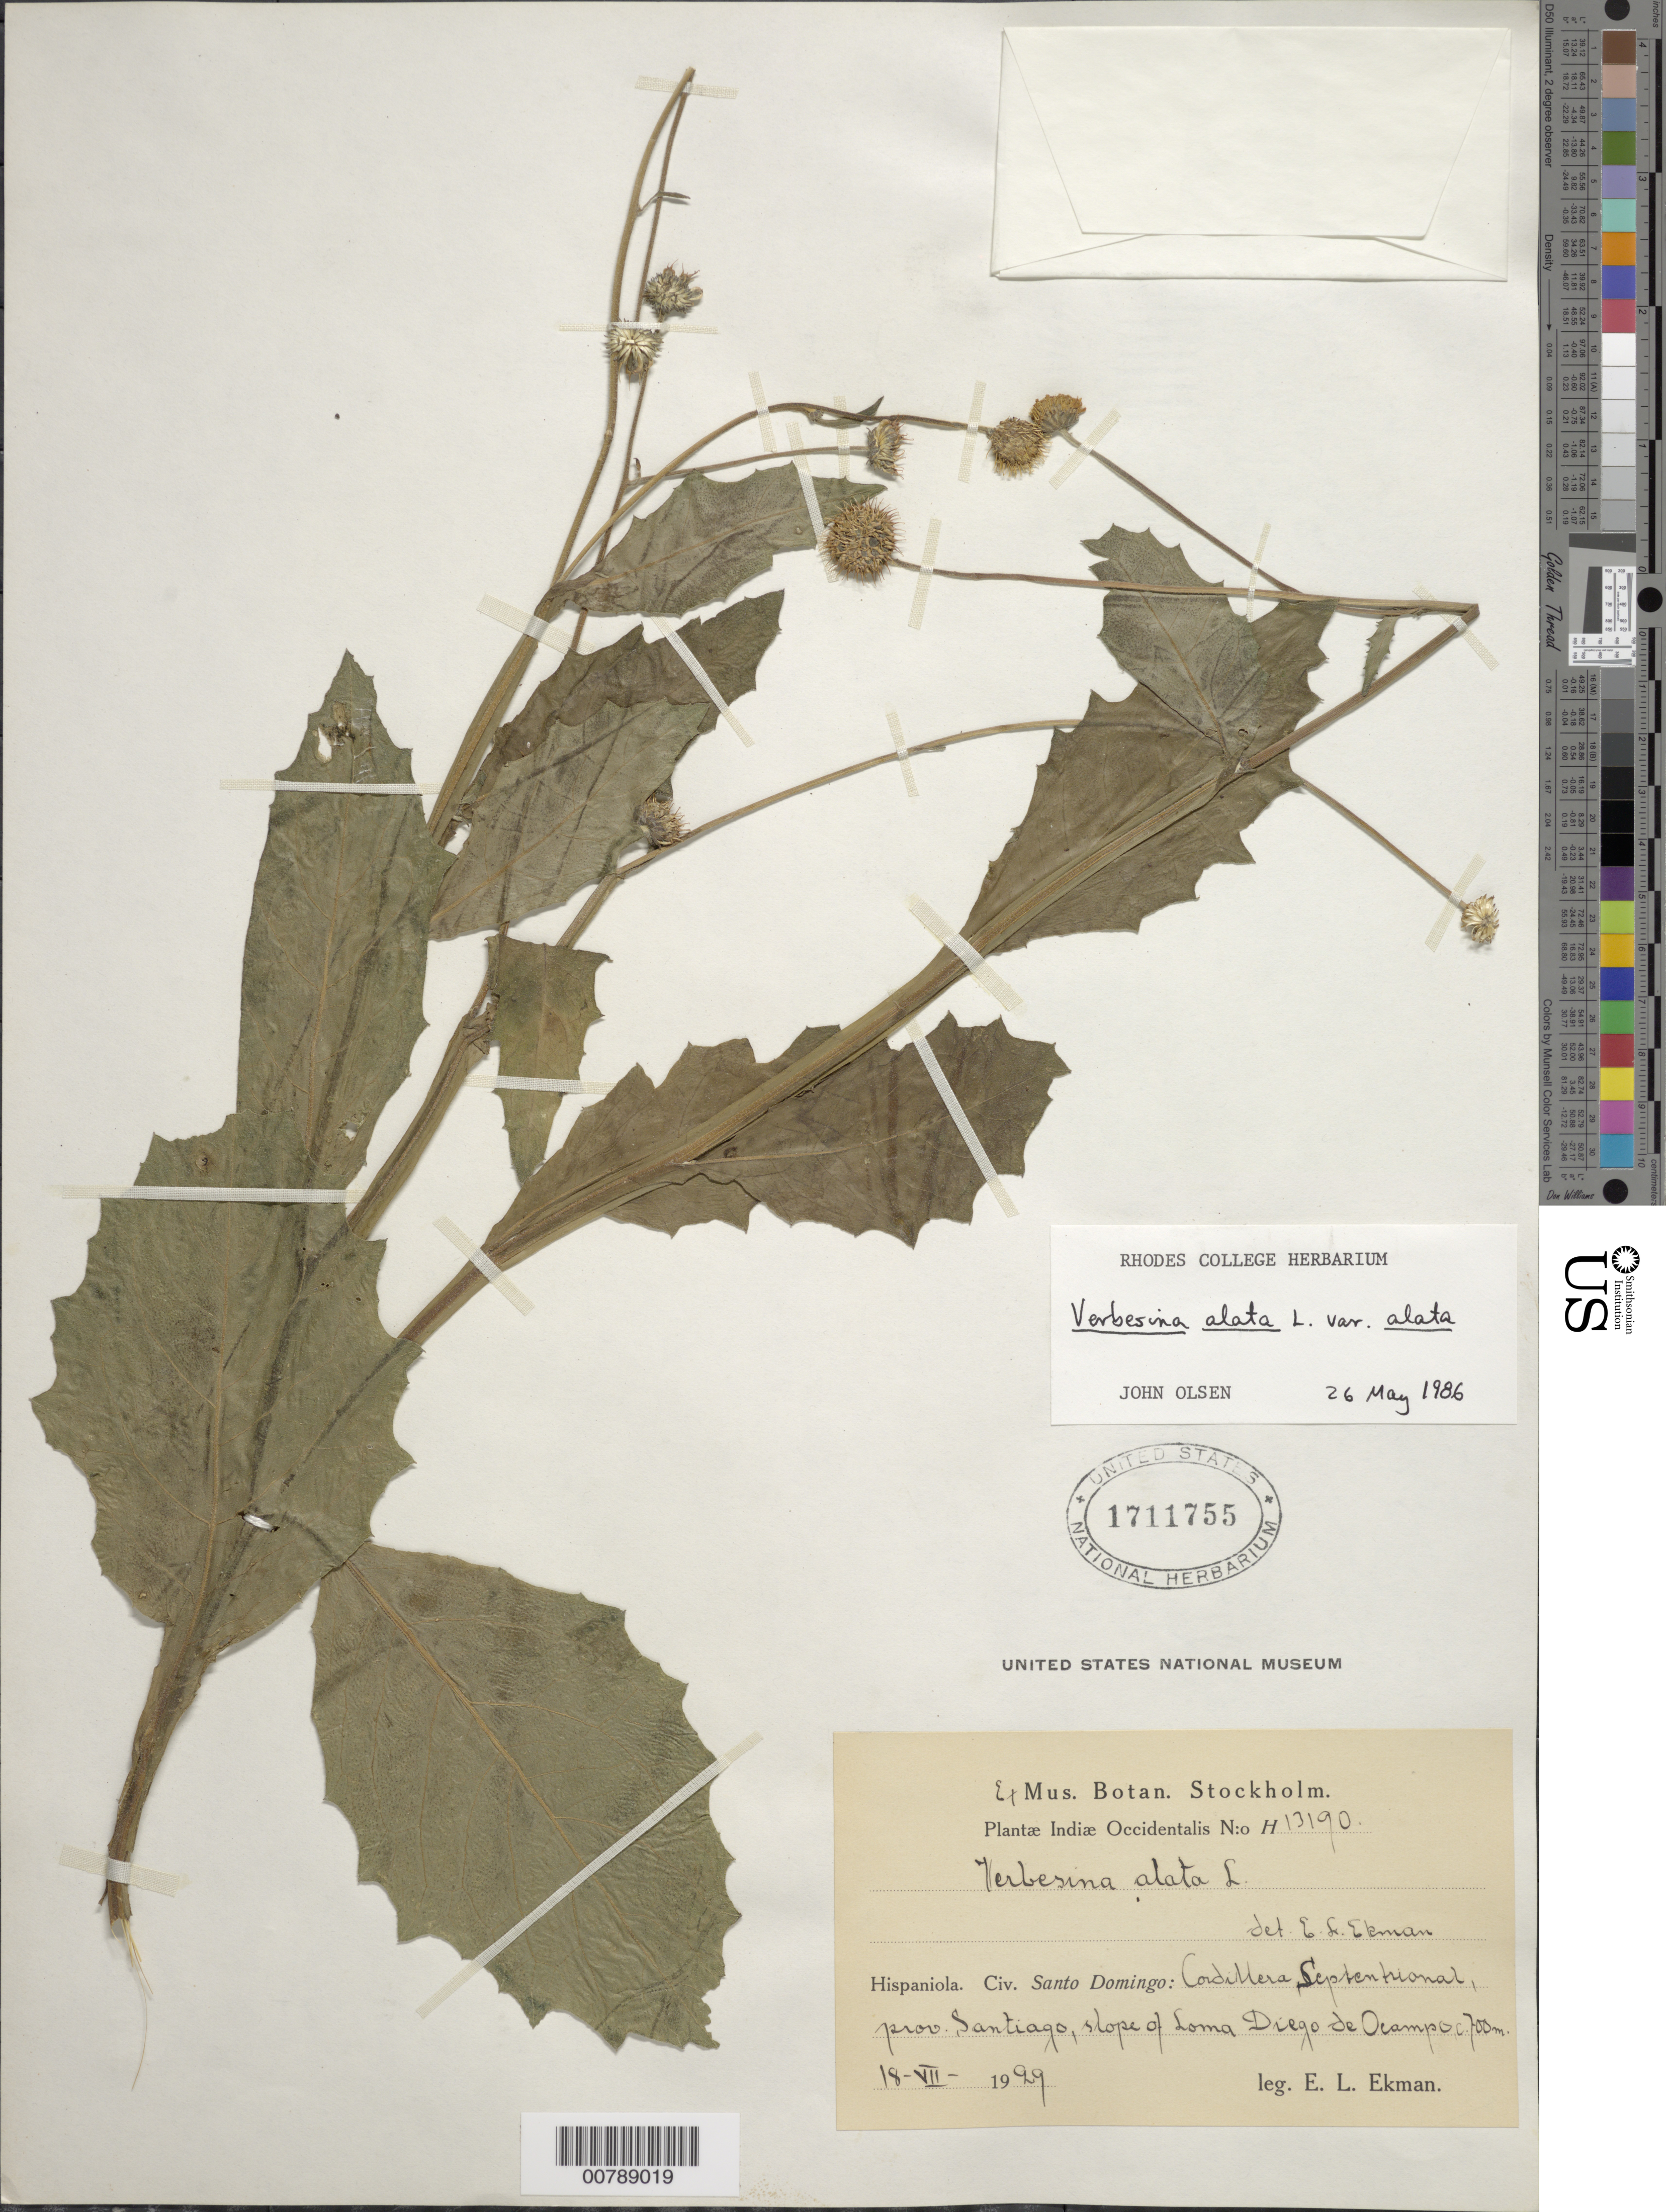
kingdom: Plantae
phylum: Tracheophyta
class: Magnoliopsida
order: Asterales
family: Asteraceae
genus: Verbesina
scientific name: Verbesina alata var. alata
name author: L.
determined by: Olsen, J.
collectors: E. L. Ekman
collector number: H 13190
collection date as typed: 18 Jul 1929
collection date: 1929-07-18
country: Dominican Republic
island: Hispaniola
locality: Civ. Santo Domingo: Cordillera Septentrional, provincia Santiago, slope of Loma Diego de Ocampo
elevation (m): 700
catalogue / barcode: US 1711755